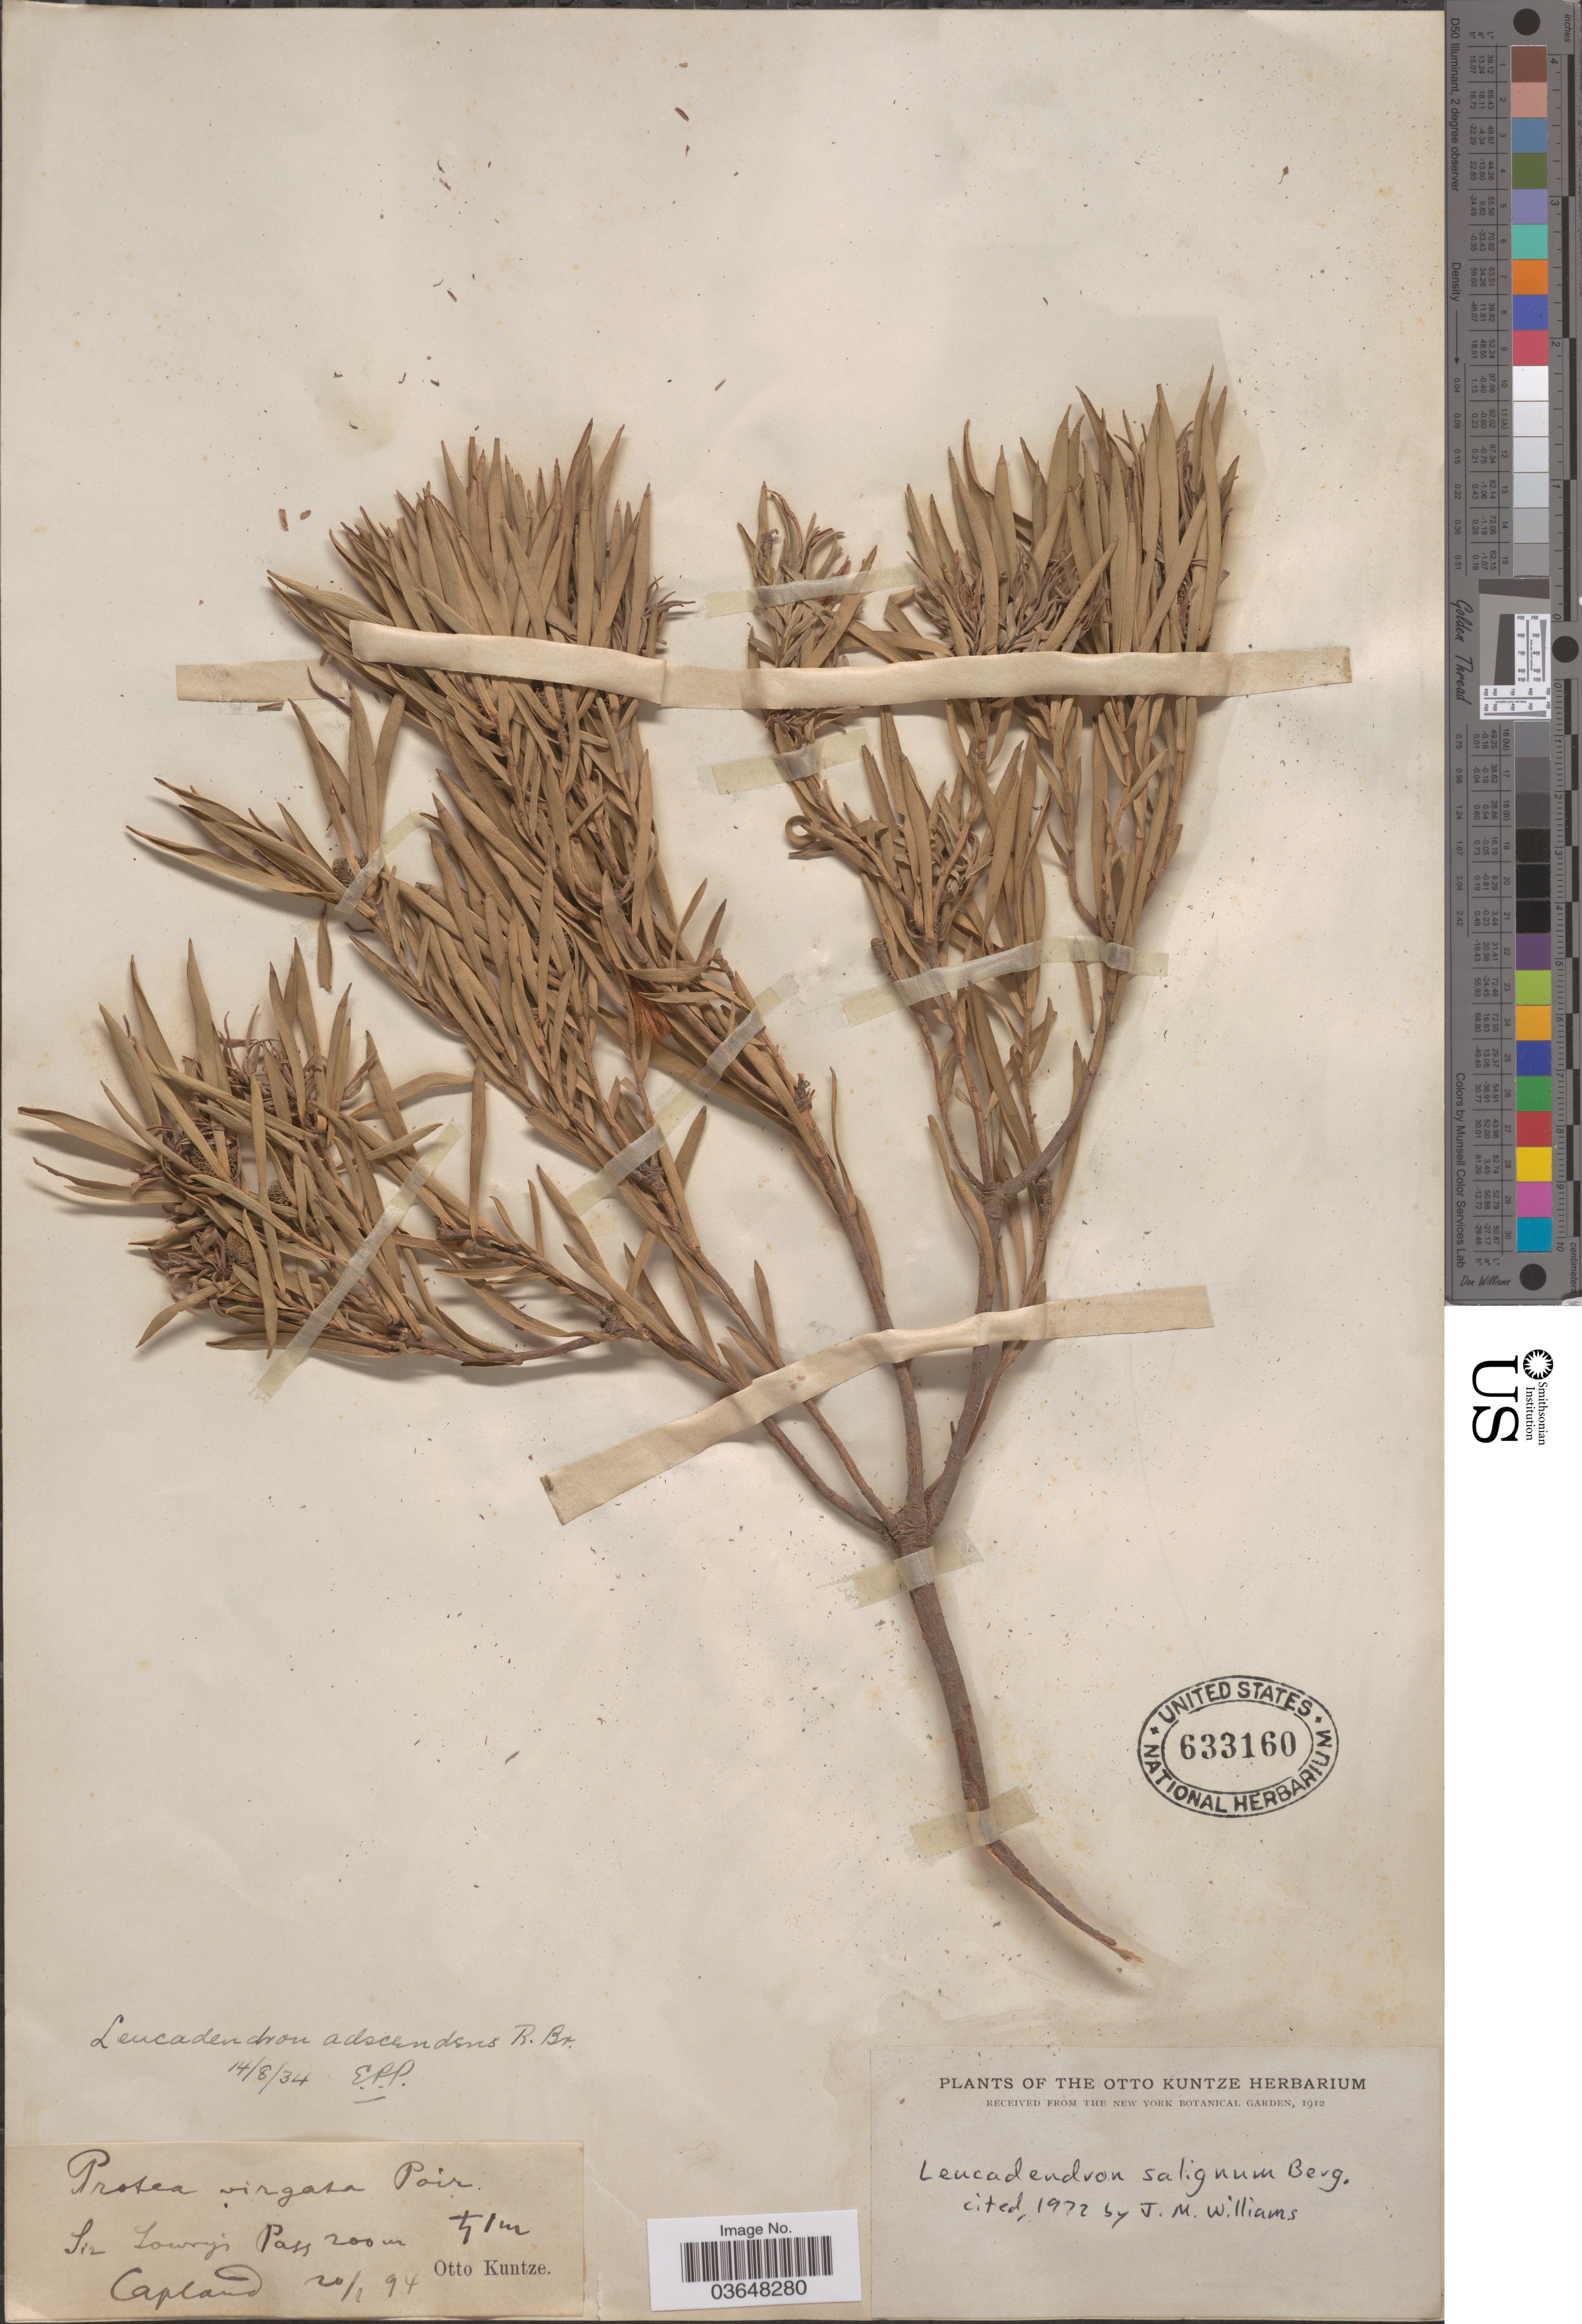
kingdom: Plantae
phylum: Tracheophyta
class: Magnoliopsida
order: Proteales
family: Proteaceae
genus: Leucadendron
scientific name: Leucadendron salignum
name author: P.J. Bergius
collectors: C.E.O. Kuntze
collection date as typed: Transcribed d/m/y: 20/1/94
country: South Africa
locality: Sir Lowry's Pass. Capland.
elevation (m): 200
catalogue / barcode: US 633160